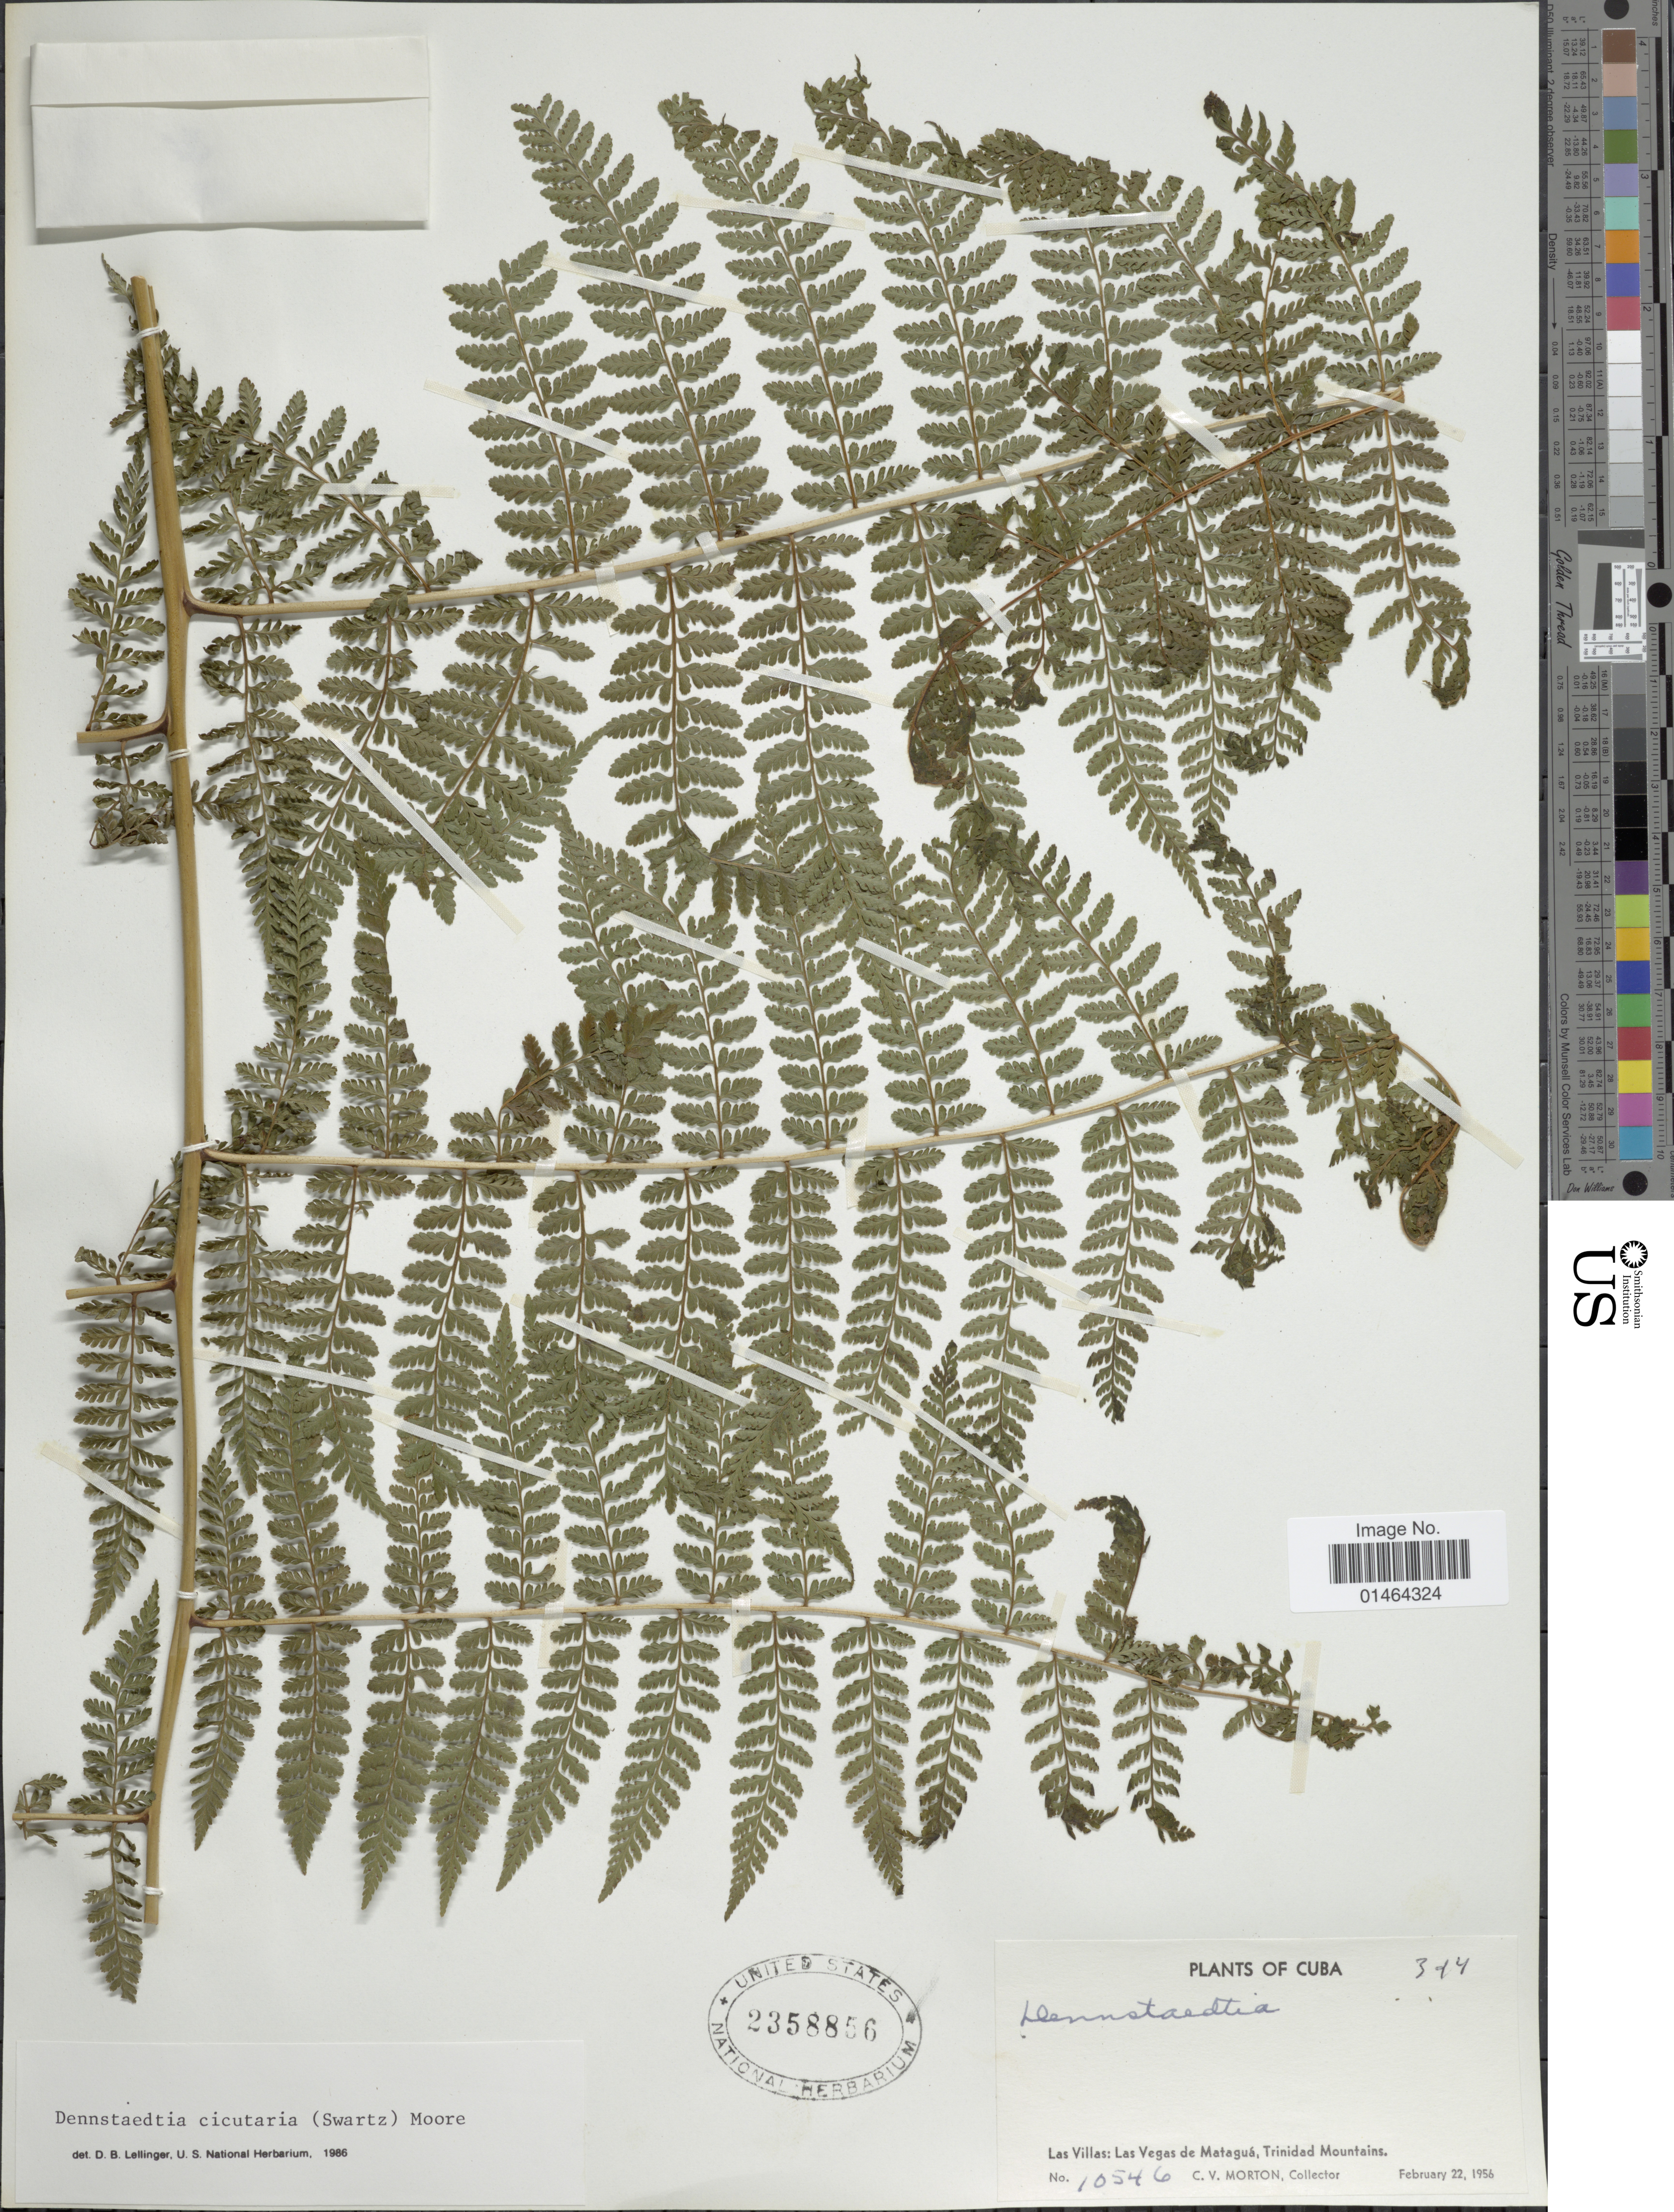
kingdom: Plantae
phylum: Tracheophyta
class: Polypodiopsida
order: Polypodiales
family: Dennstaedtiaceae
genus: Dennstaedtia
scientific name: Dennstaedtia cicutaria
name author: (Sw.) T. Moore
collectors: C. V. Morton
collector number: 10546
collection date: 1956-02-22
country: Cuba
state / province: Las Villas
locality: Las Vegas de Mataguá, Trinidad Mountains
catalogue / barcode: US 2358856